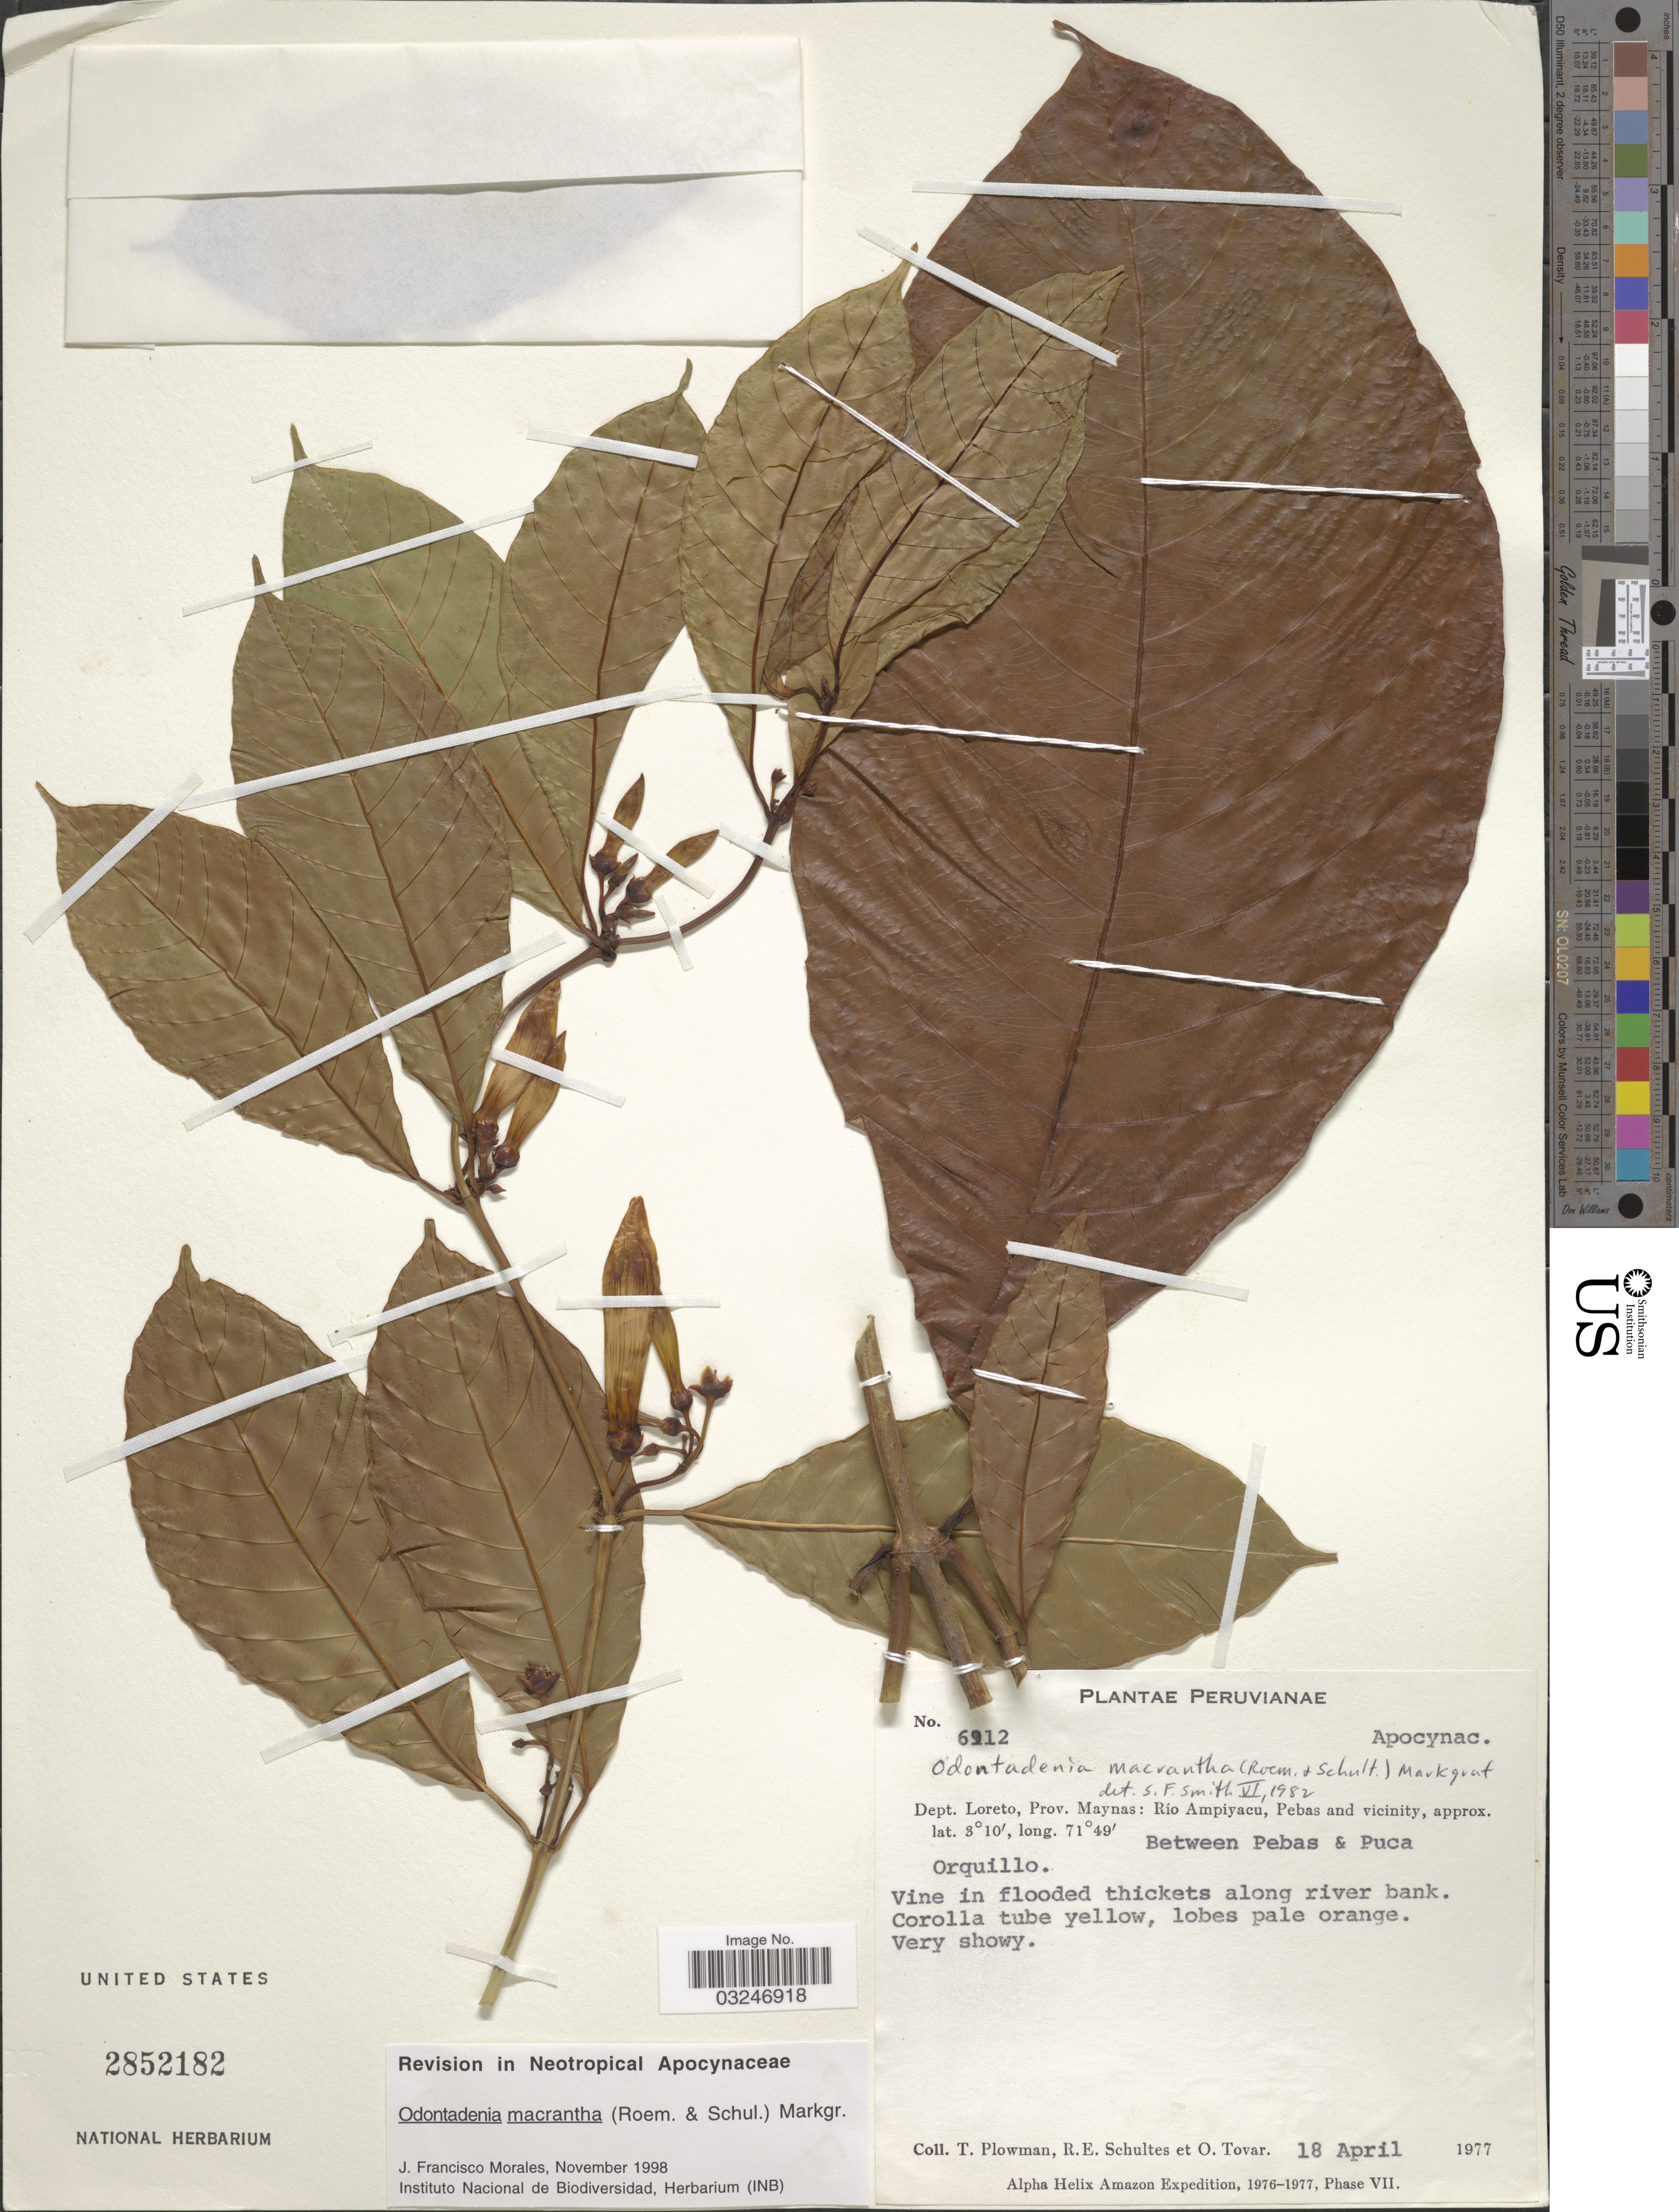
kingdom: Plantae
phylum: Tracheophyta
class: Magnoliopsida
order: Gentianales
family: Apocynaceae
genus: Odontadenia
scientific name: Odontadenia macrantha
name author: (Roem. & Schult.) Markgr.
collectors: T. Plowman, R. E. Schultes & Ó. Tovar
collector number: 6912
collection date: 1977-04-18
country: Peru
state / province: Loreto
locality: Dept. Loreto, Prov. Maynas: Río Ampiyacu, Pebas and vicinity. Between Pebas & Puca Orquillo.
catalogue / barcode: US 2852182